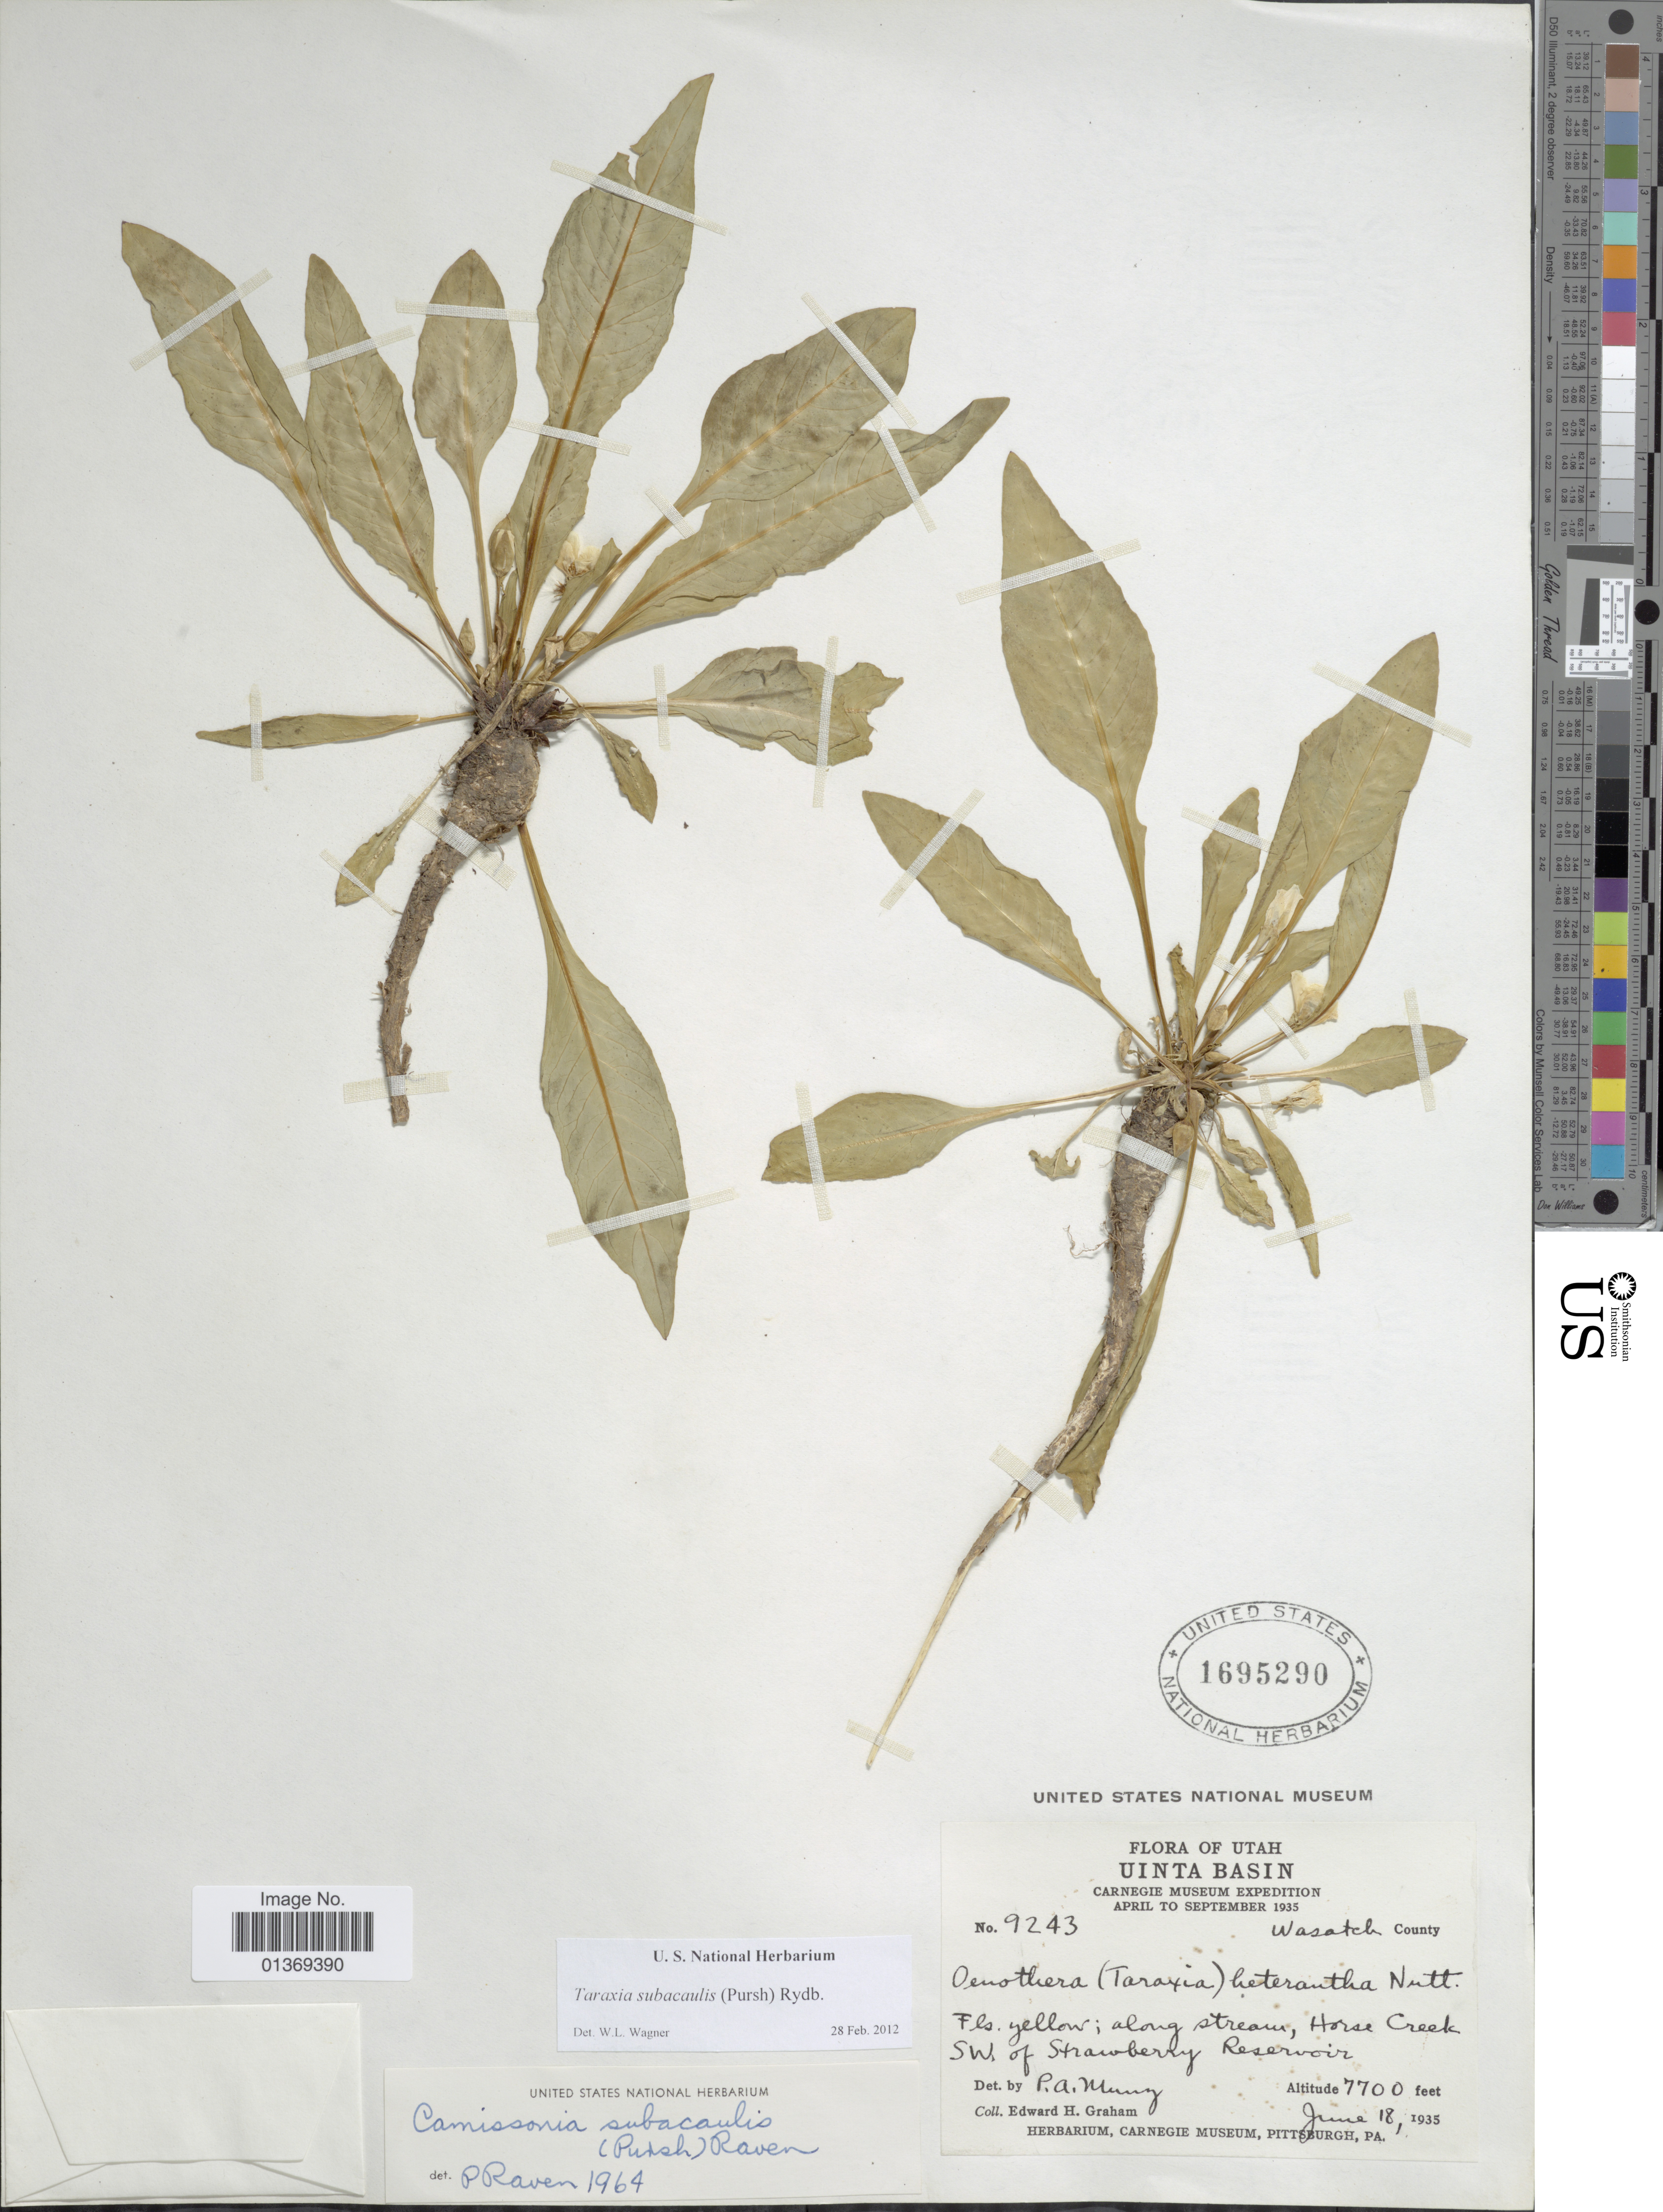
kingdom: Plantae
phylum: Tracheophyta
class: Magnoliopsida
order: Myrtales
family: Onagraceae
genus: Taraxia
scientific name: Taraxia subacaulis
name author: (Pursh) Rydb.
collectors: E. H. Graham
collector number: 9243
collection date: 1935-06-18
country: United States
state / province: Utah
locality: Uinta Basin, Horse Creek, SW. of Strawberry Reservoir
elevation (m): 2347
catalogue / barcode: US 1695290